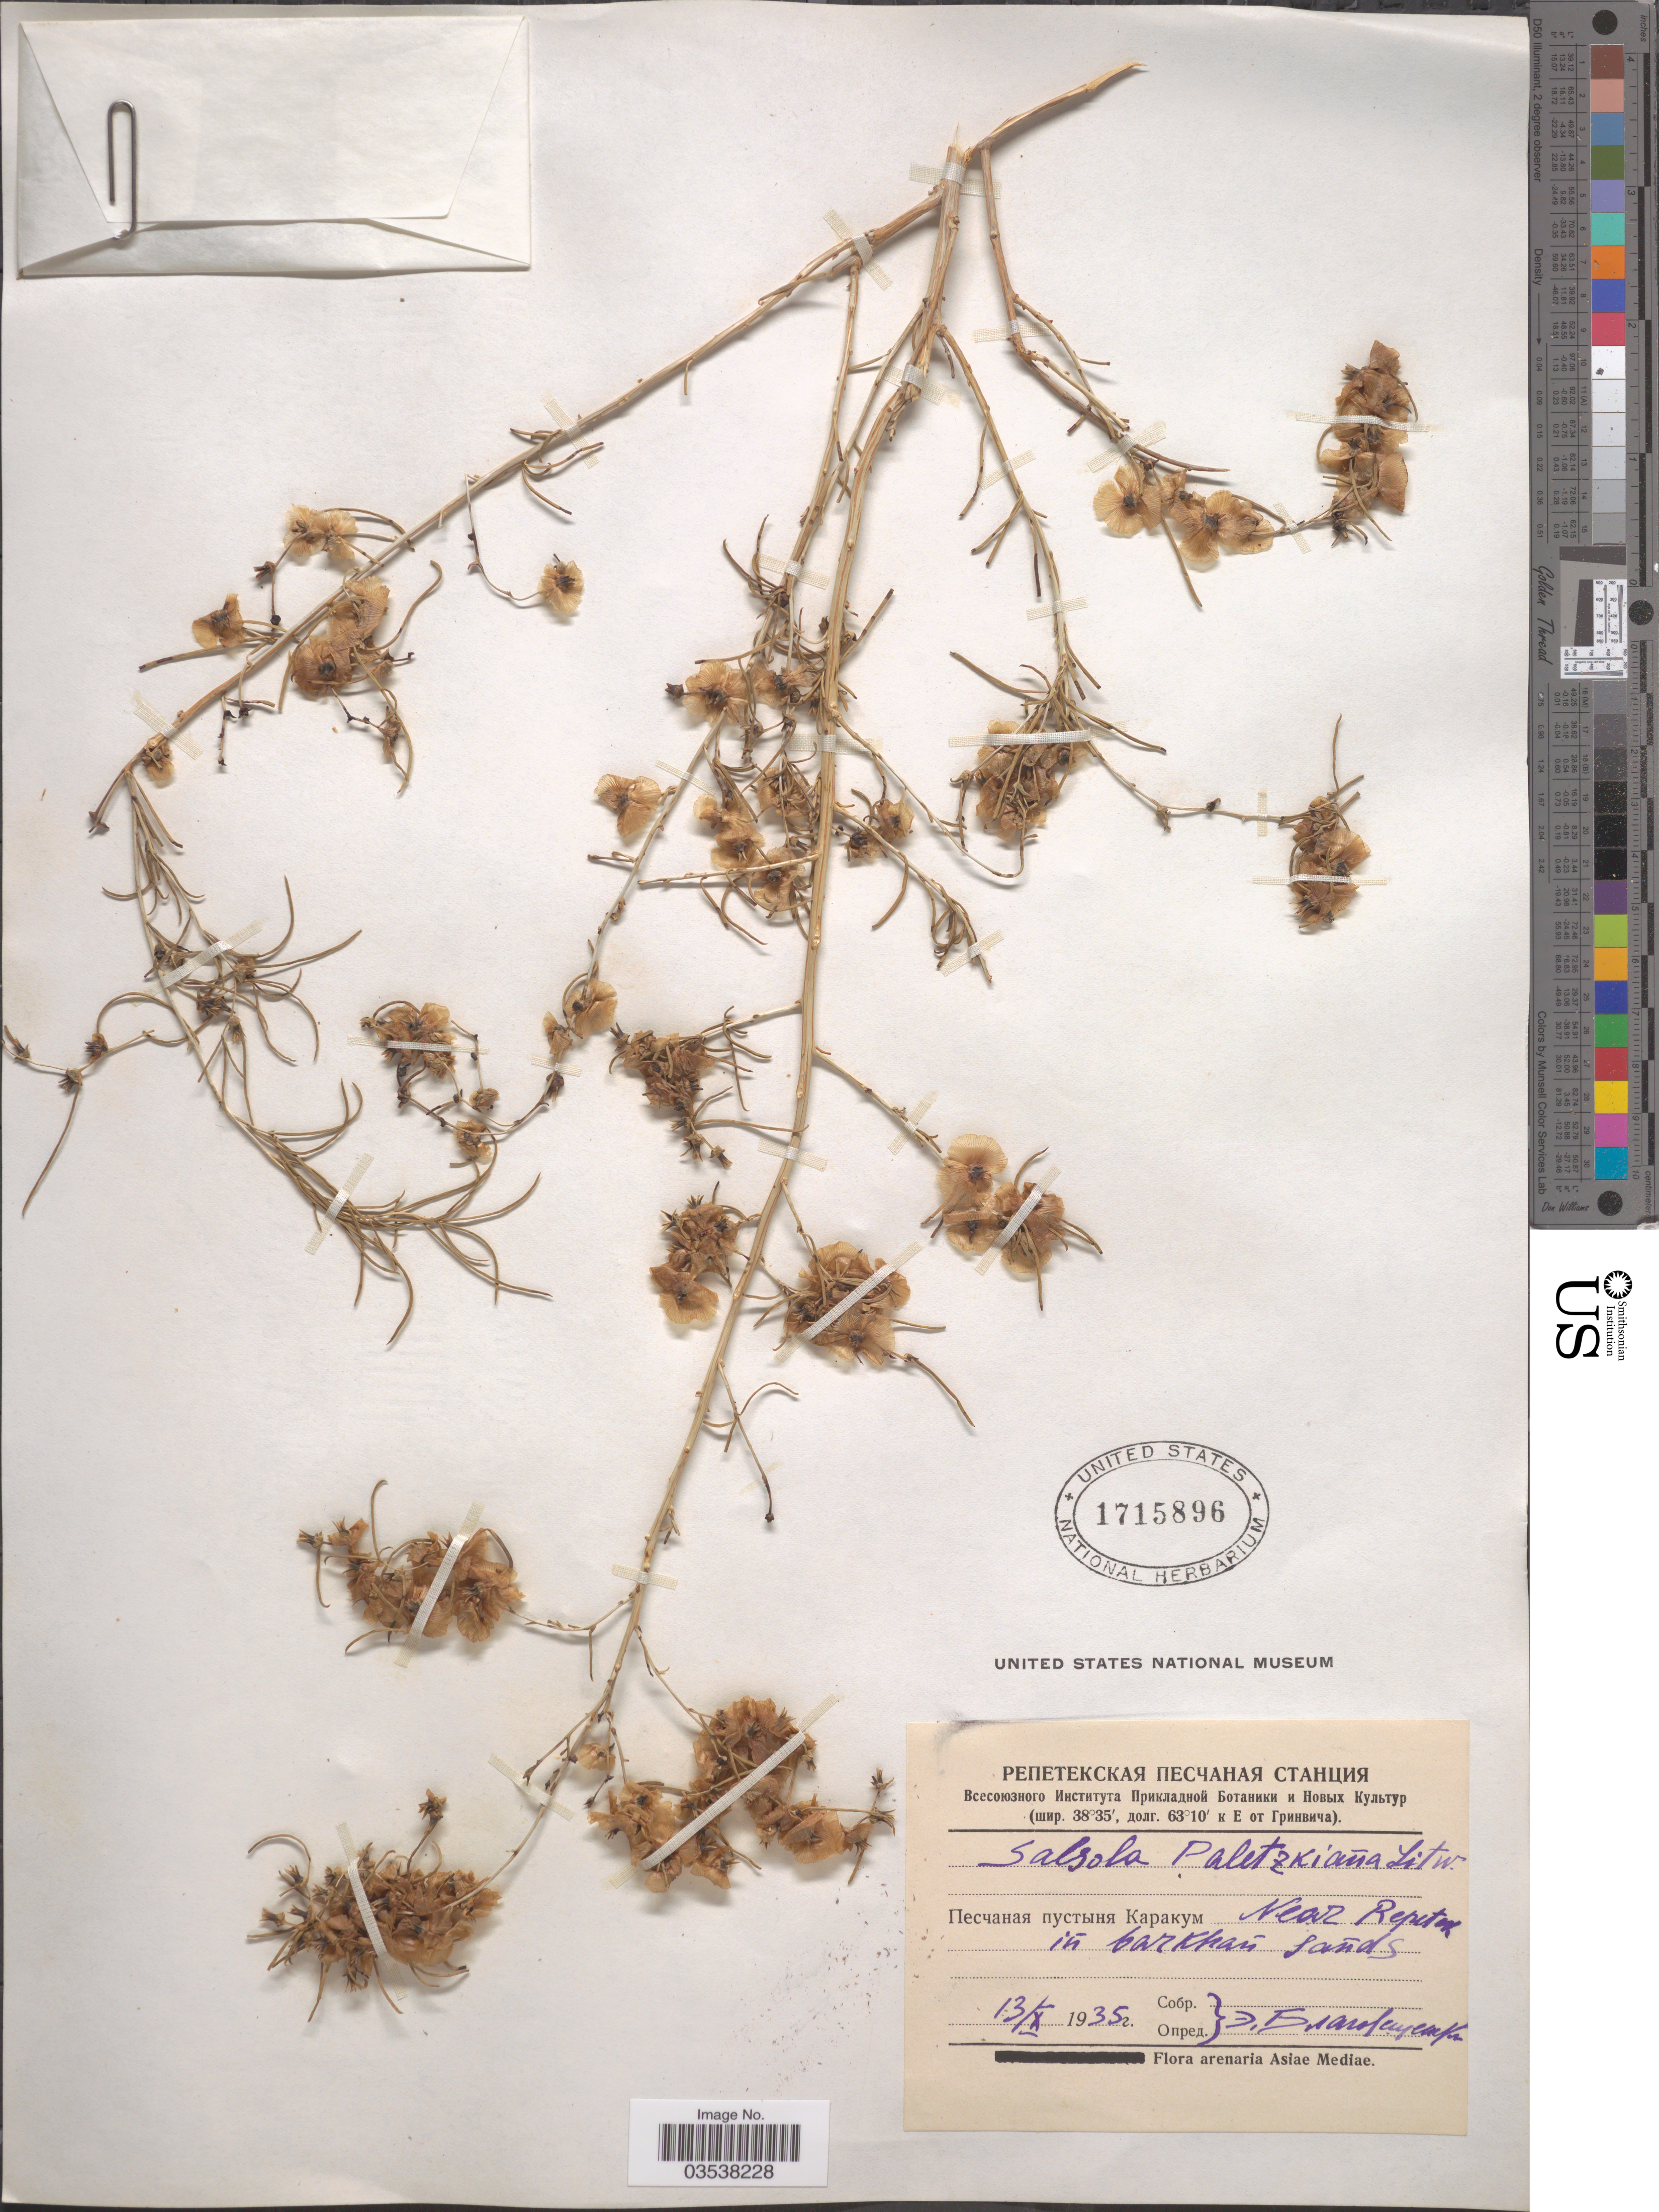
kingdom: Plantae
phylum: Tracheophyta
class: Magnoliopsida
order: Caryophyllales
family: Amaranthaceae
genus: Xylosalsola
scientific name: Xylosalsola paletzkiana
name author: (Litv.) Akhani & Roalson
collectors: E. Blagoveschenskiy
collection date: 1935-10-13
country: Turkmenistan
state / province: Lebap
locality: Karakum Desert, near Repetek.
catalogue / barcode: US 1715896